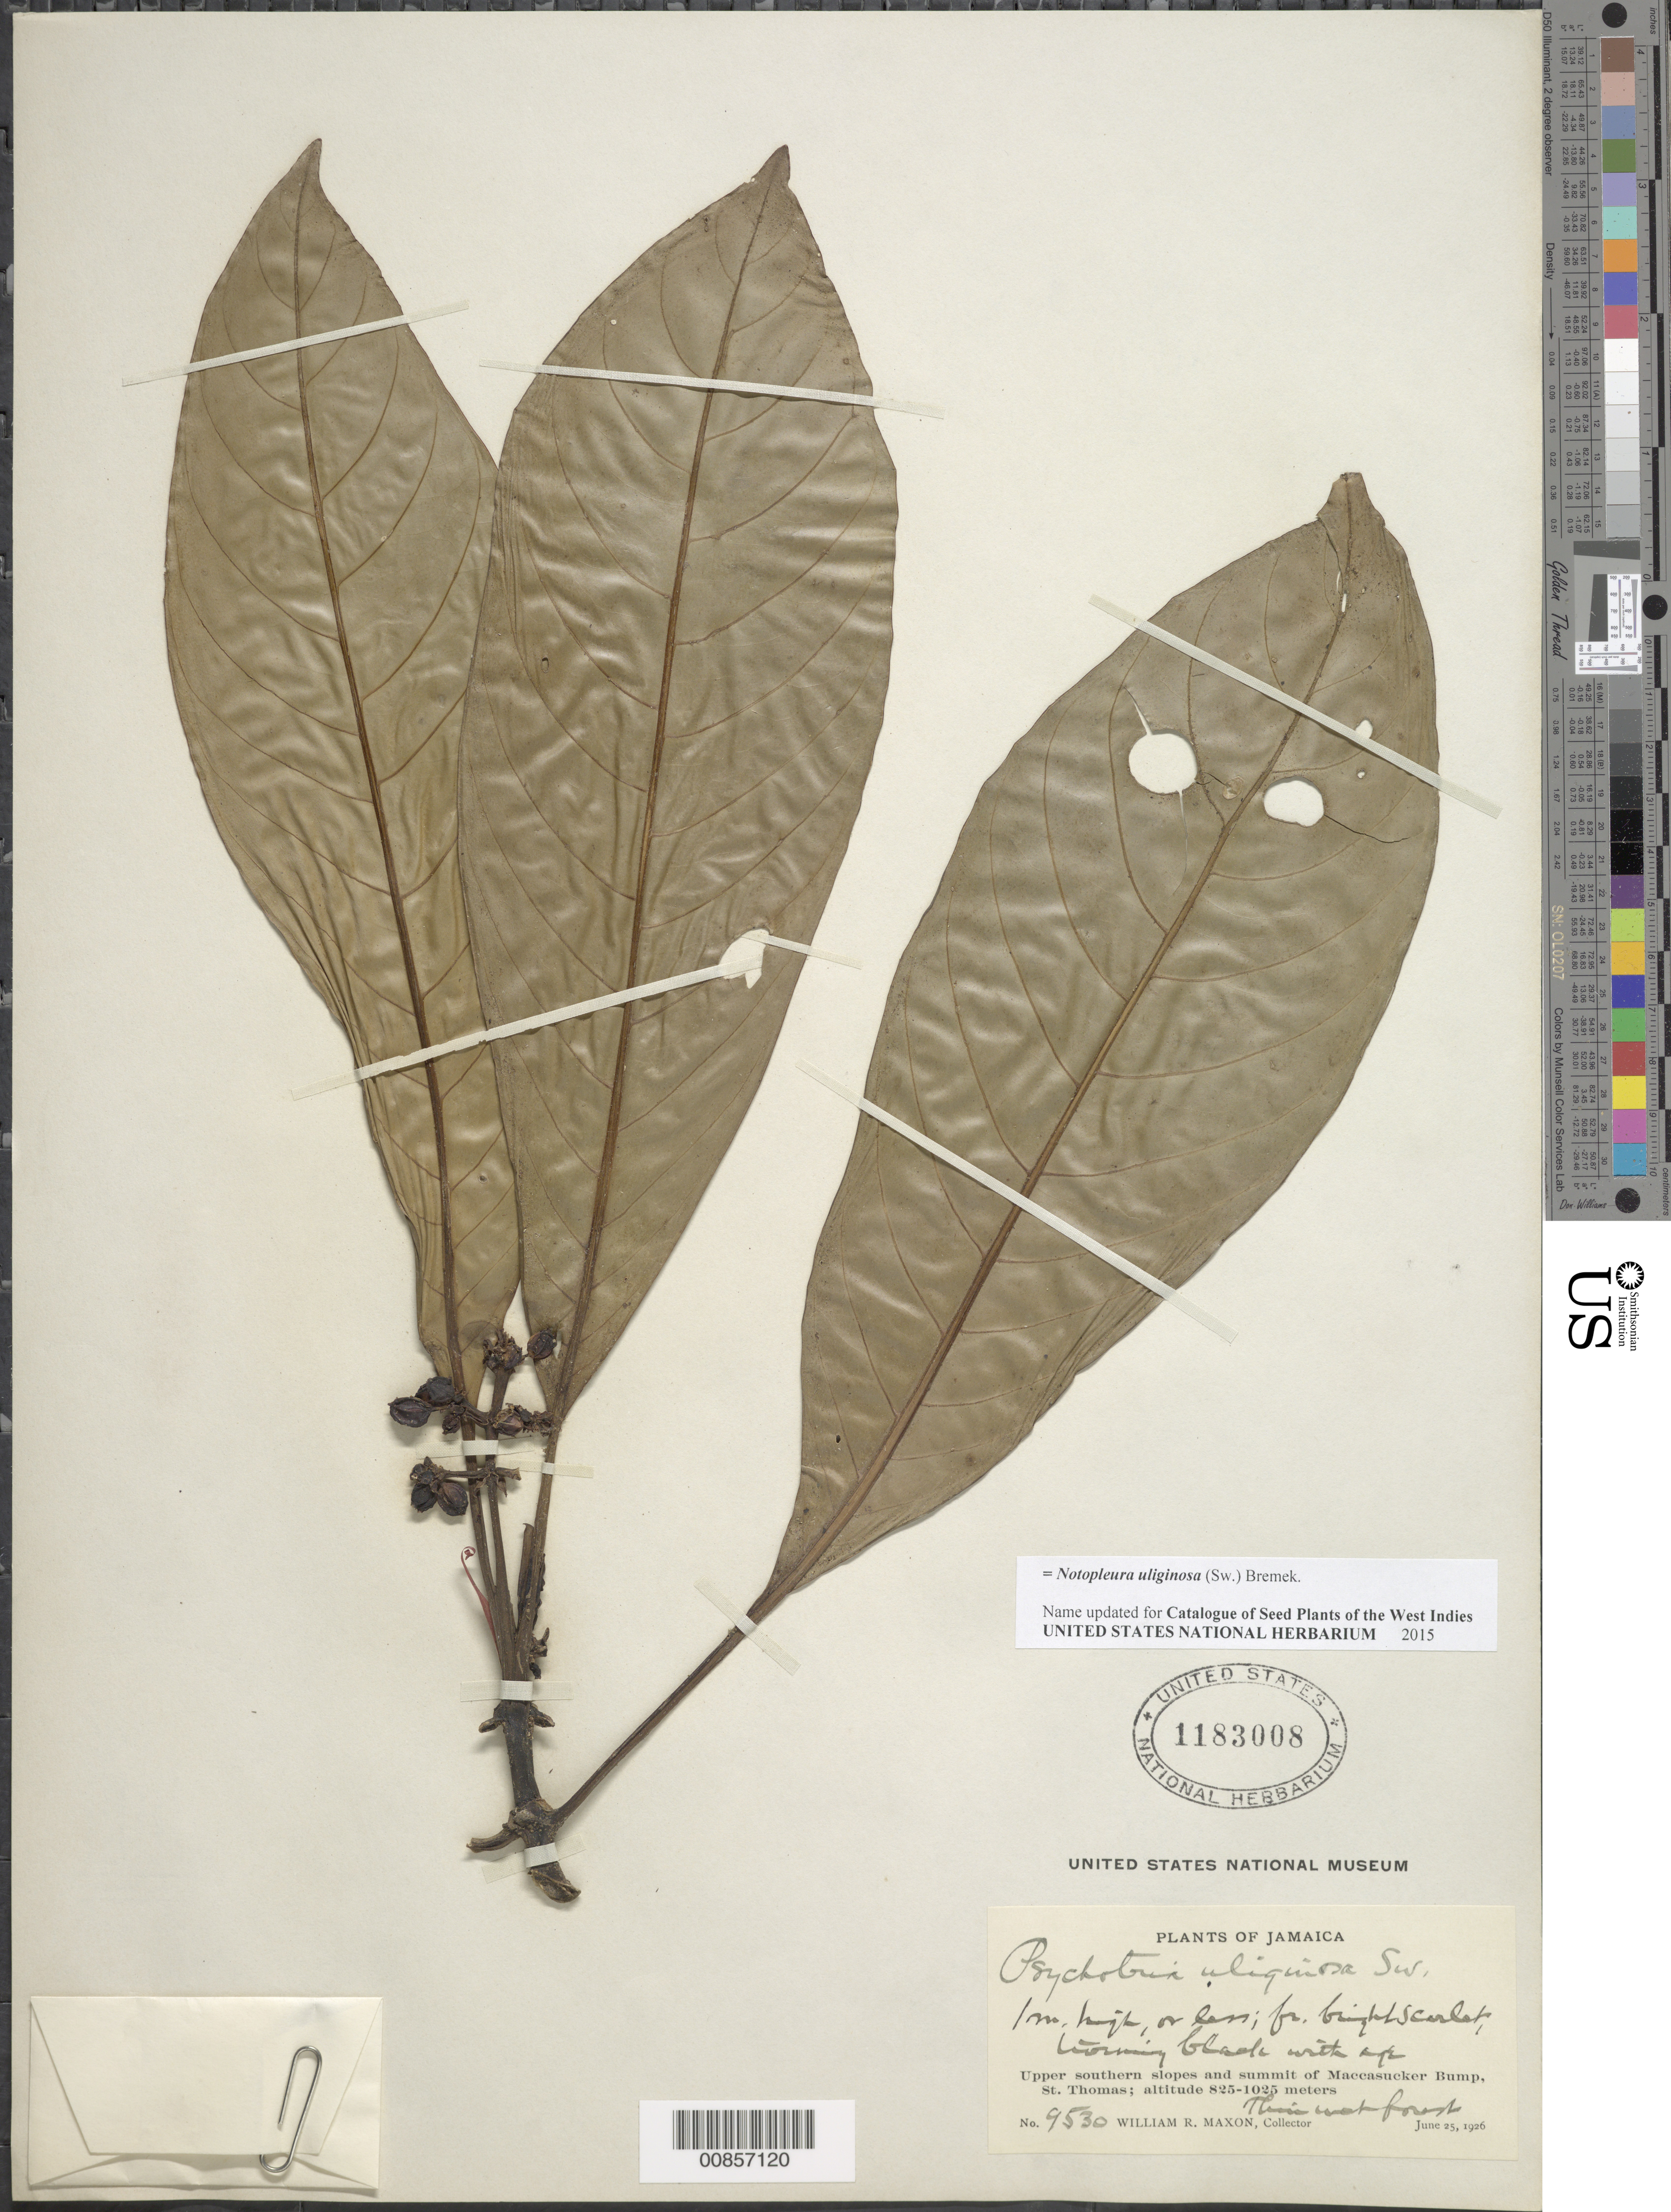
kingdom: Plantae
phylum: Tracheophyta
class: Magnoliopsida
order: Gentianales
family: Rubiaceae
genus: Notopleura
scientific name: Notopleura uliginosa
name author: (Sw.) Bremek.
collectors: W. R. Maxon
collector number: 9530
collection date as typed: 25 Jun 1926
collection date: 1926-06-25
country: Jamaica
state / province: Saint Thomas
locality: Upper southern slopes and summit of Maccasucker Bump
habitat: Thin wet forest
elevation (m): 825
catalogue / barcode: US 1183008